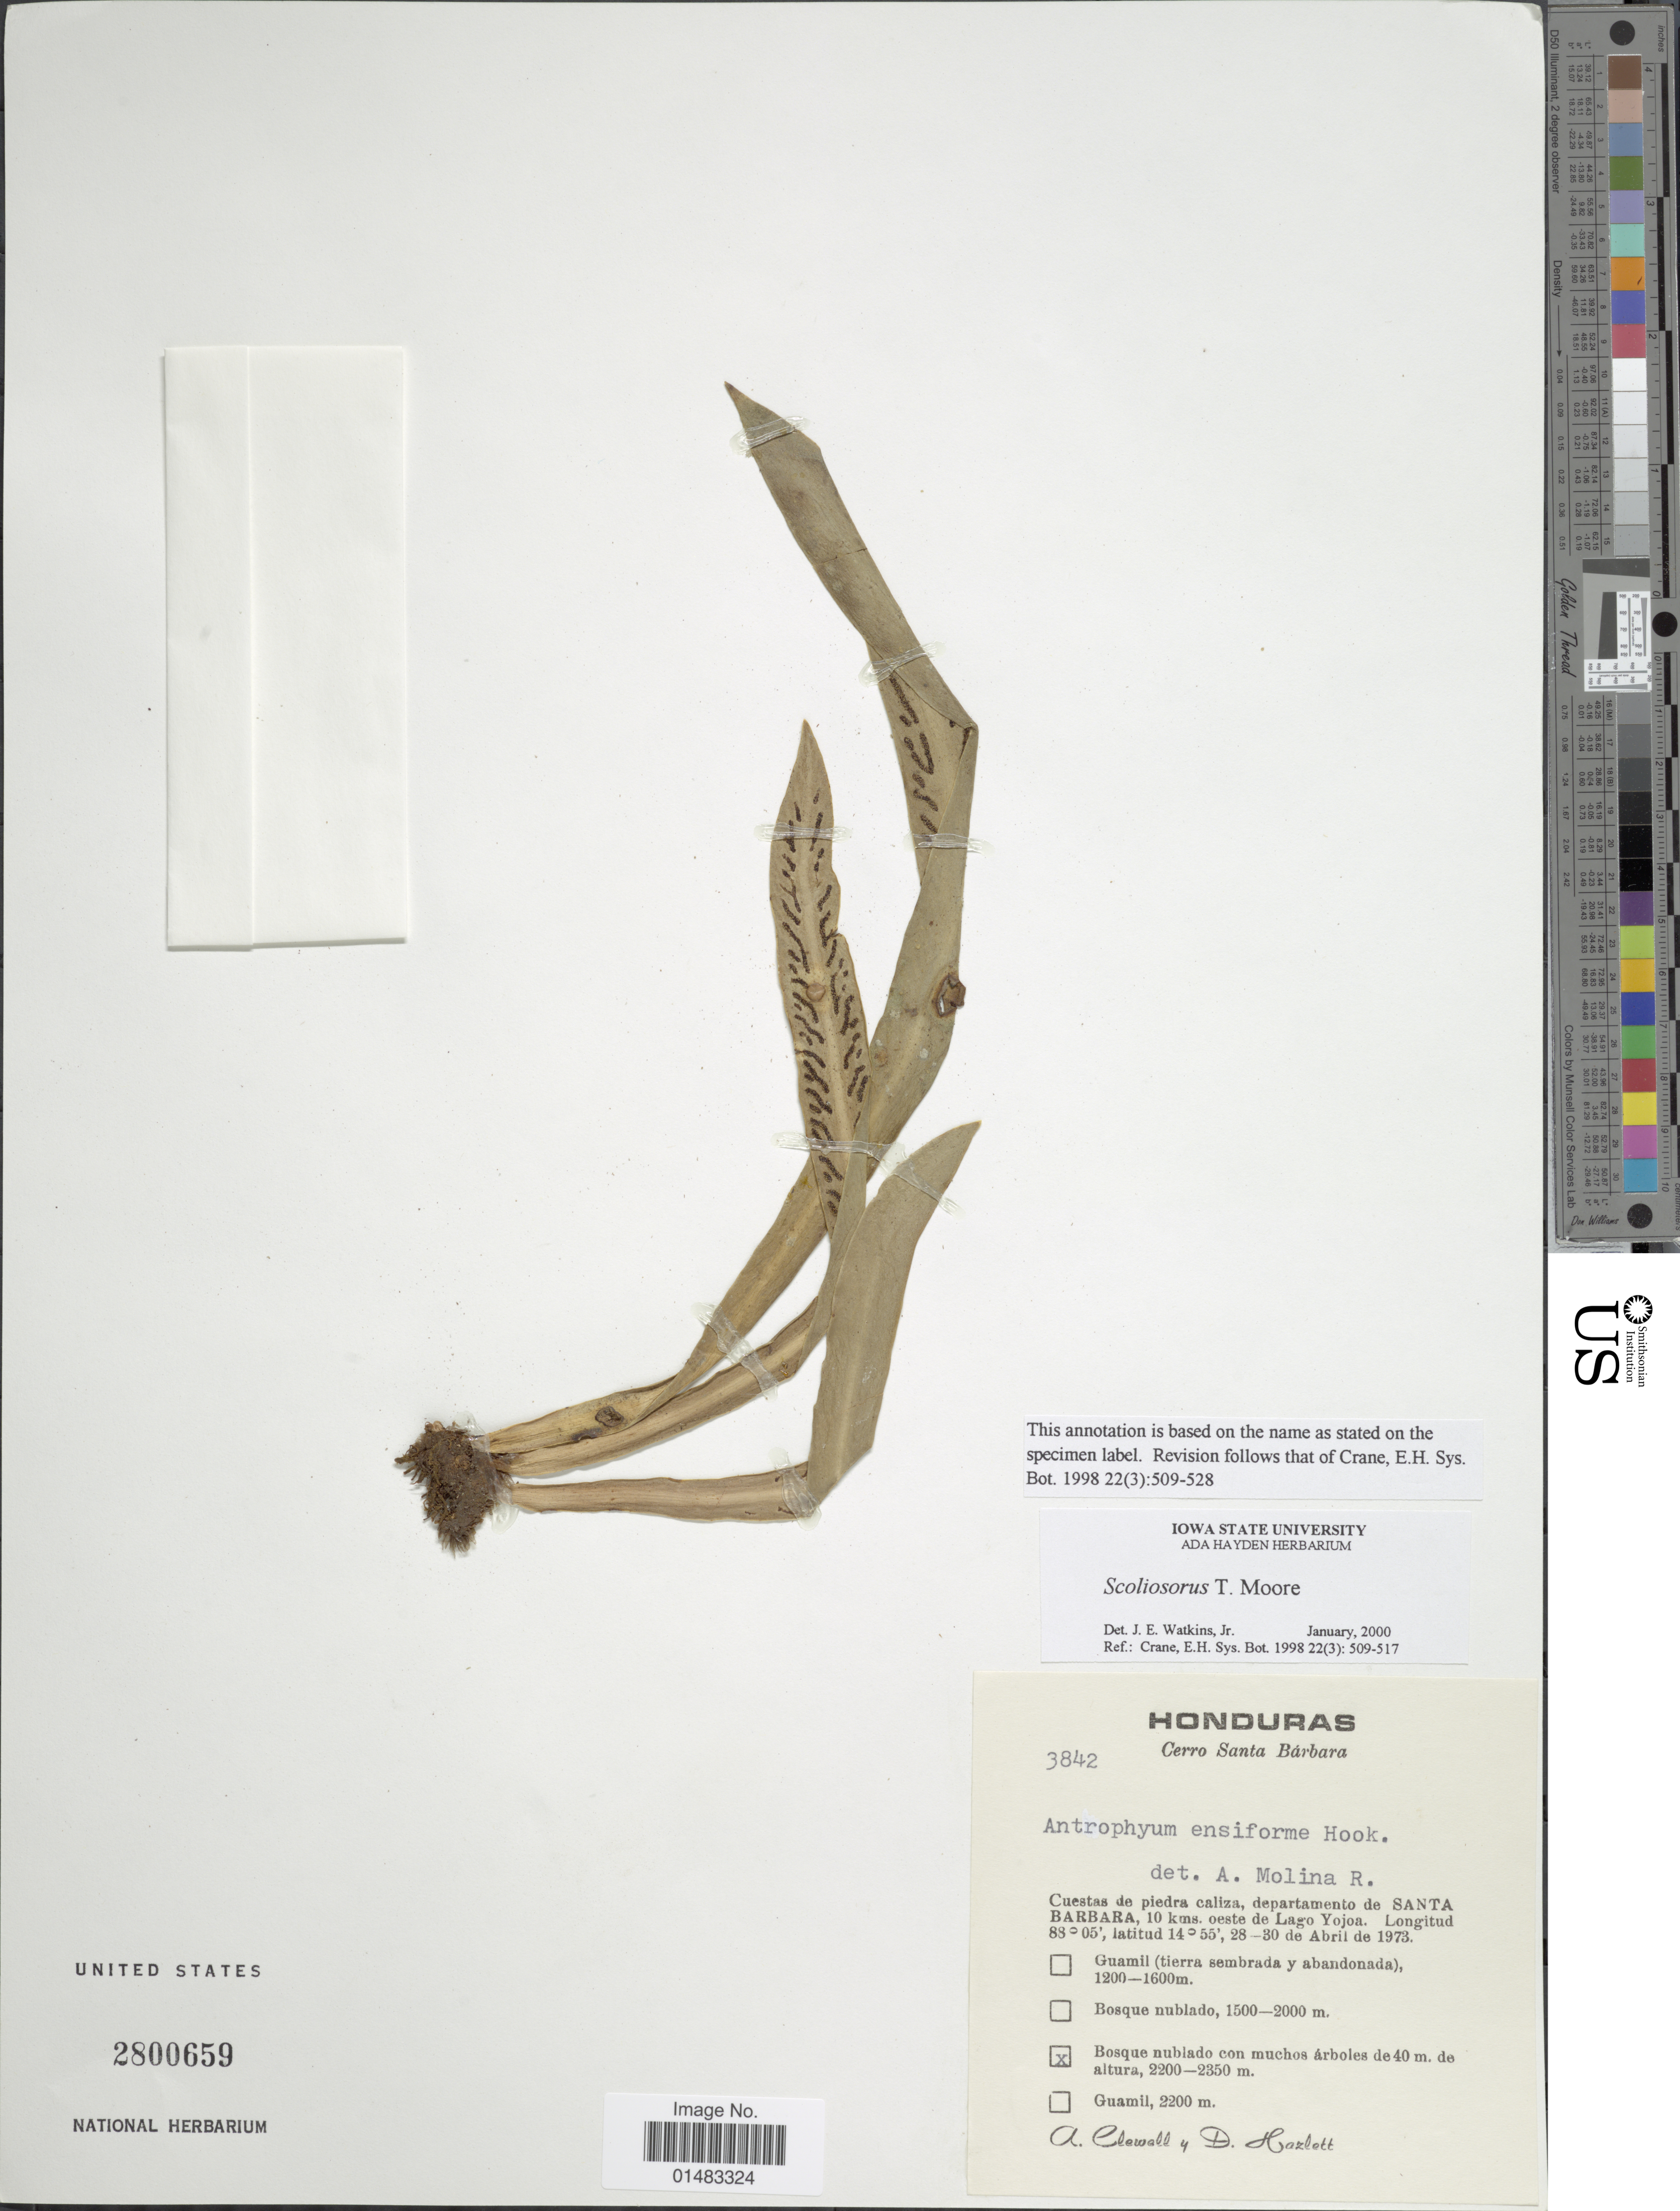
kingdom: Plantae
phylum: Tracheophyta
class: Polypodiopsida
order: Polypodiales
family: Pteridaceae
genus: Scoliosorus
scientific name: Scoliosorus ensiformis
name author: (Hook.) T. Moore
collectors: A. Clewell & D. Hazlett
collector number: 3842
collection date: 1973-04-28/1973-04-30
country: Honduras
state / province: Santa Bárbara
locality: Cuestas de piedra caliza, 10 kms. oeste de Lago Yojoa, Bosque nubiado con muchos arboles de 40m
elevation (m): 2200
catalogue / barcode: US 2800659